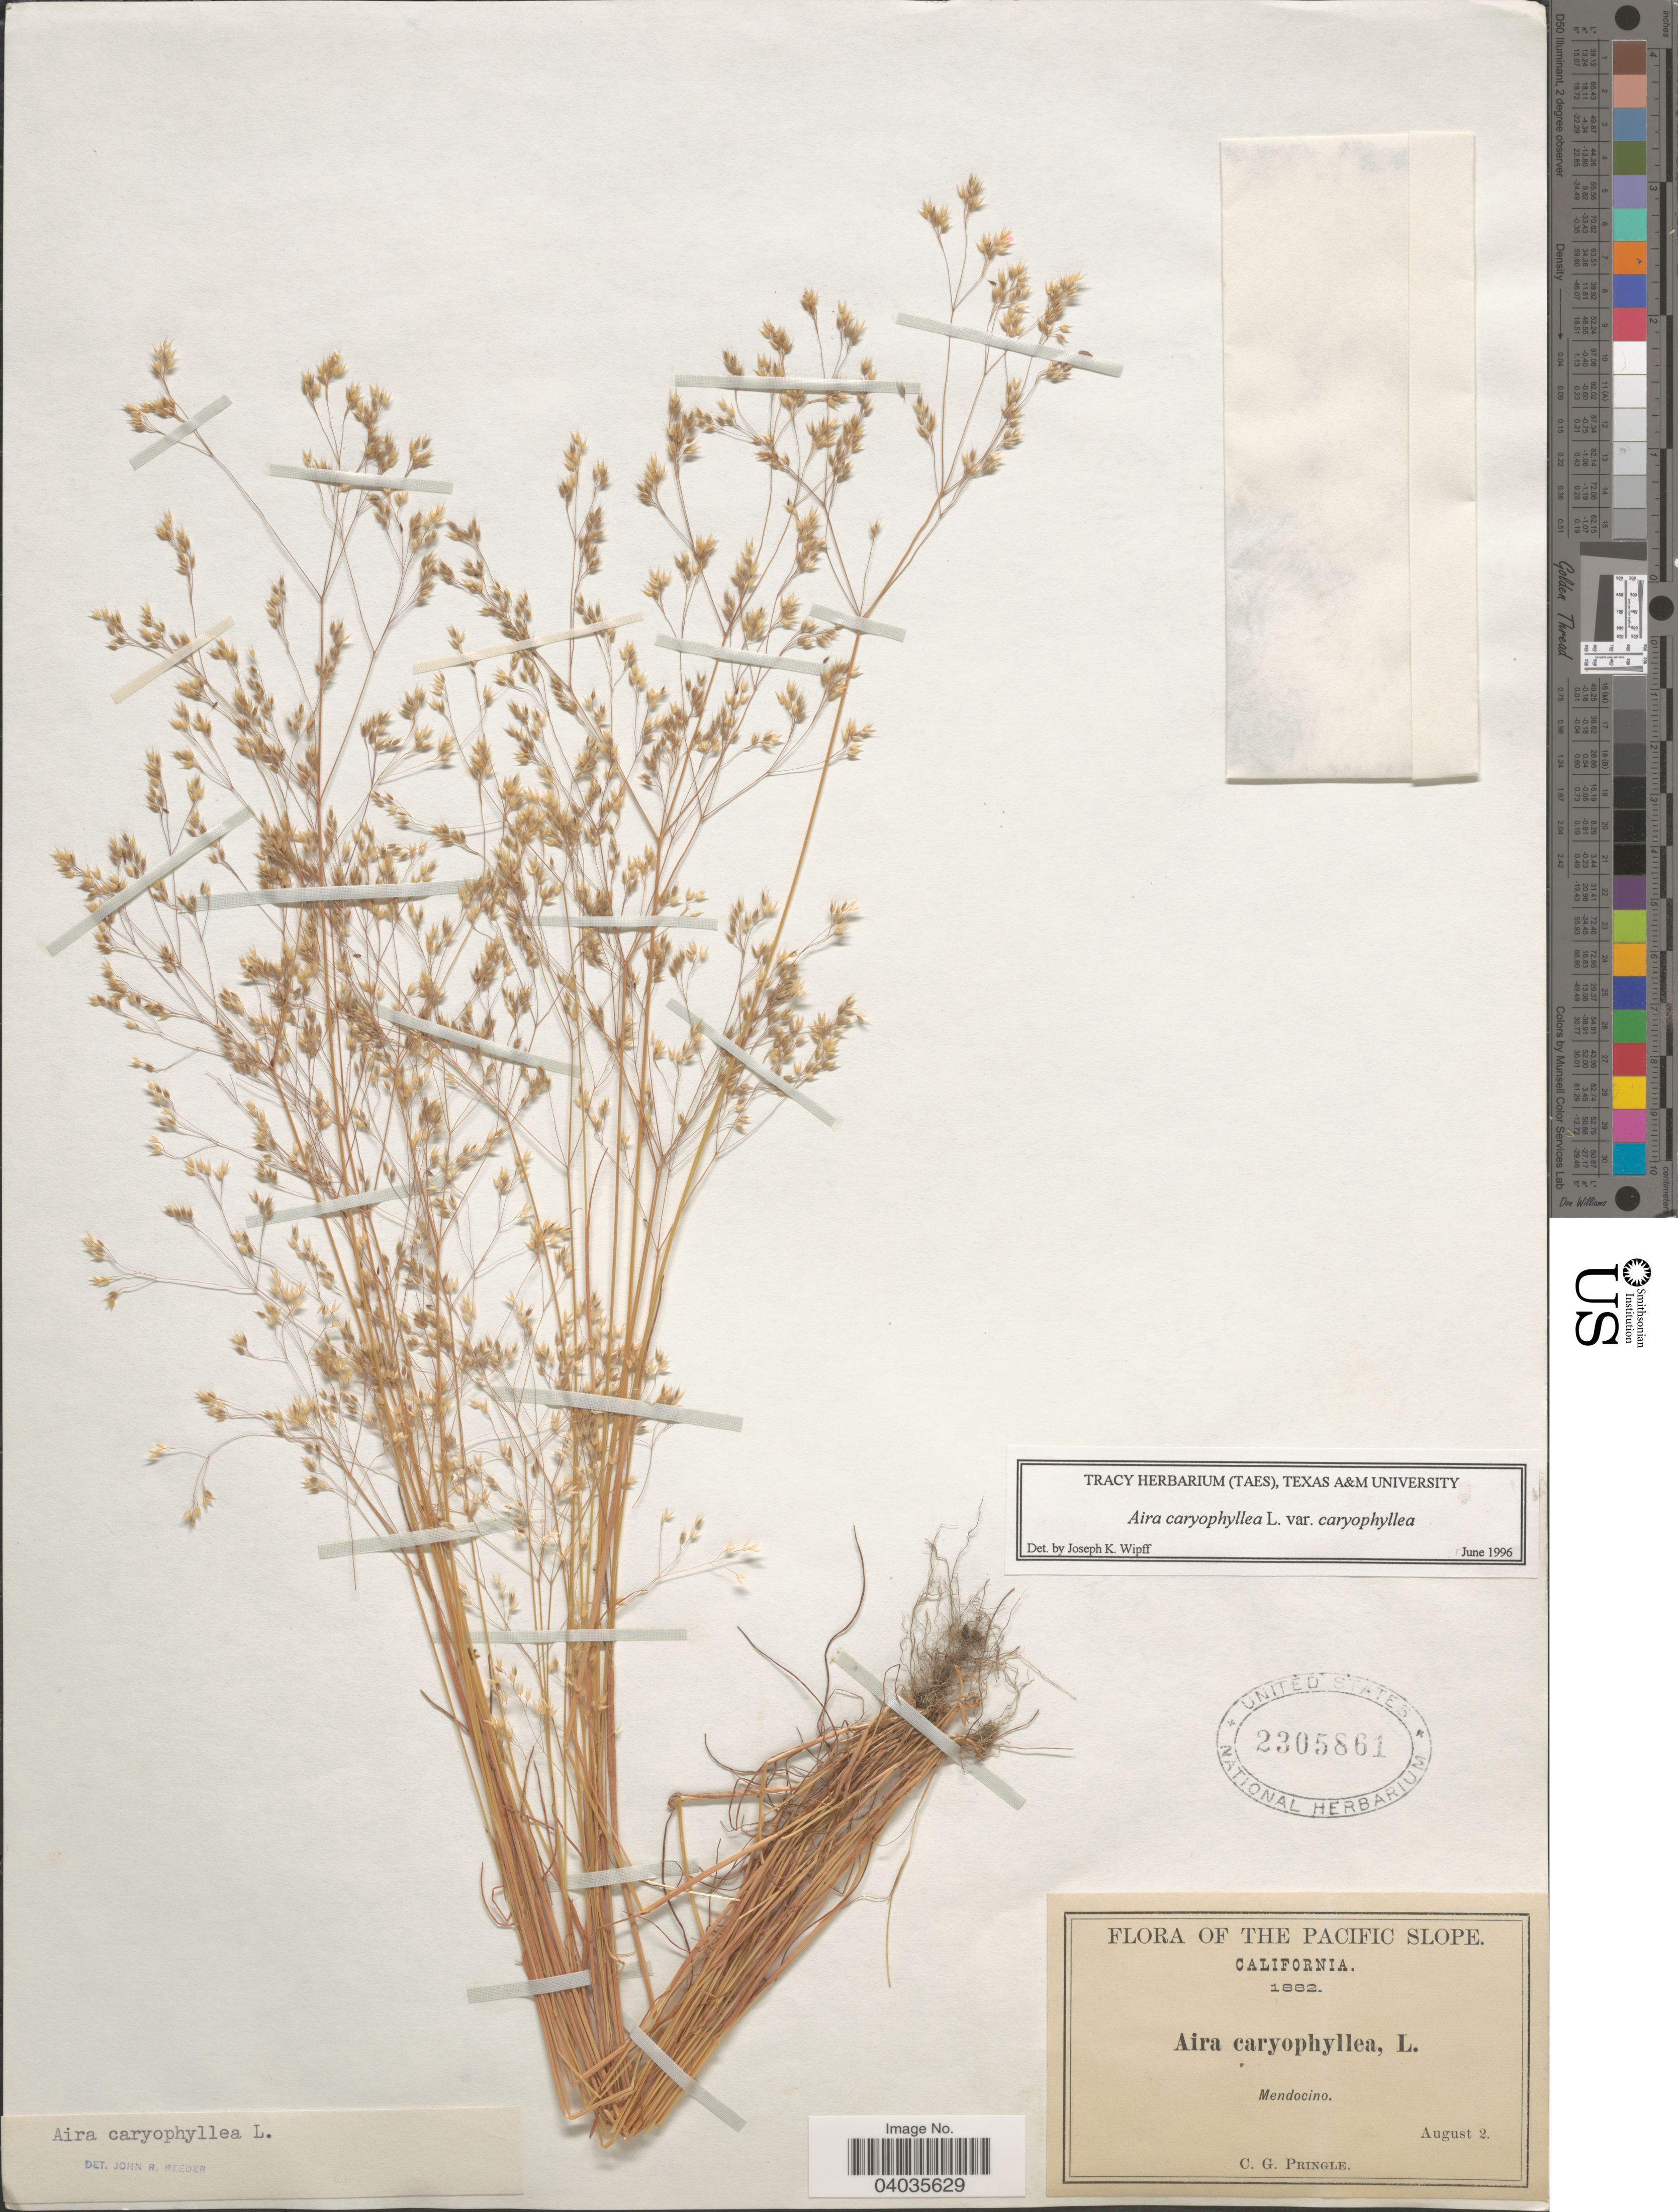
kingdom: Plantae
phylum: Tracheophyta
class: Liliopsida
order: Poales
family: Poaceae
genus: Aira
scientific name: Aira caryophyllea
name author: L.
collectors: C. G. Pringle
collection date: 1882-08-02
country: United States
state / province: California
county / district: Mendocino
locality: The Pacific Slope. Mendocino.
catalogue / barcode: US 2305861